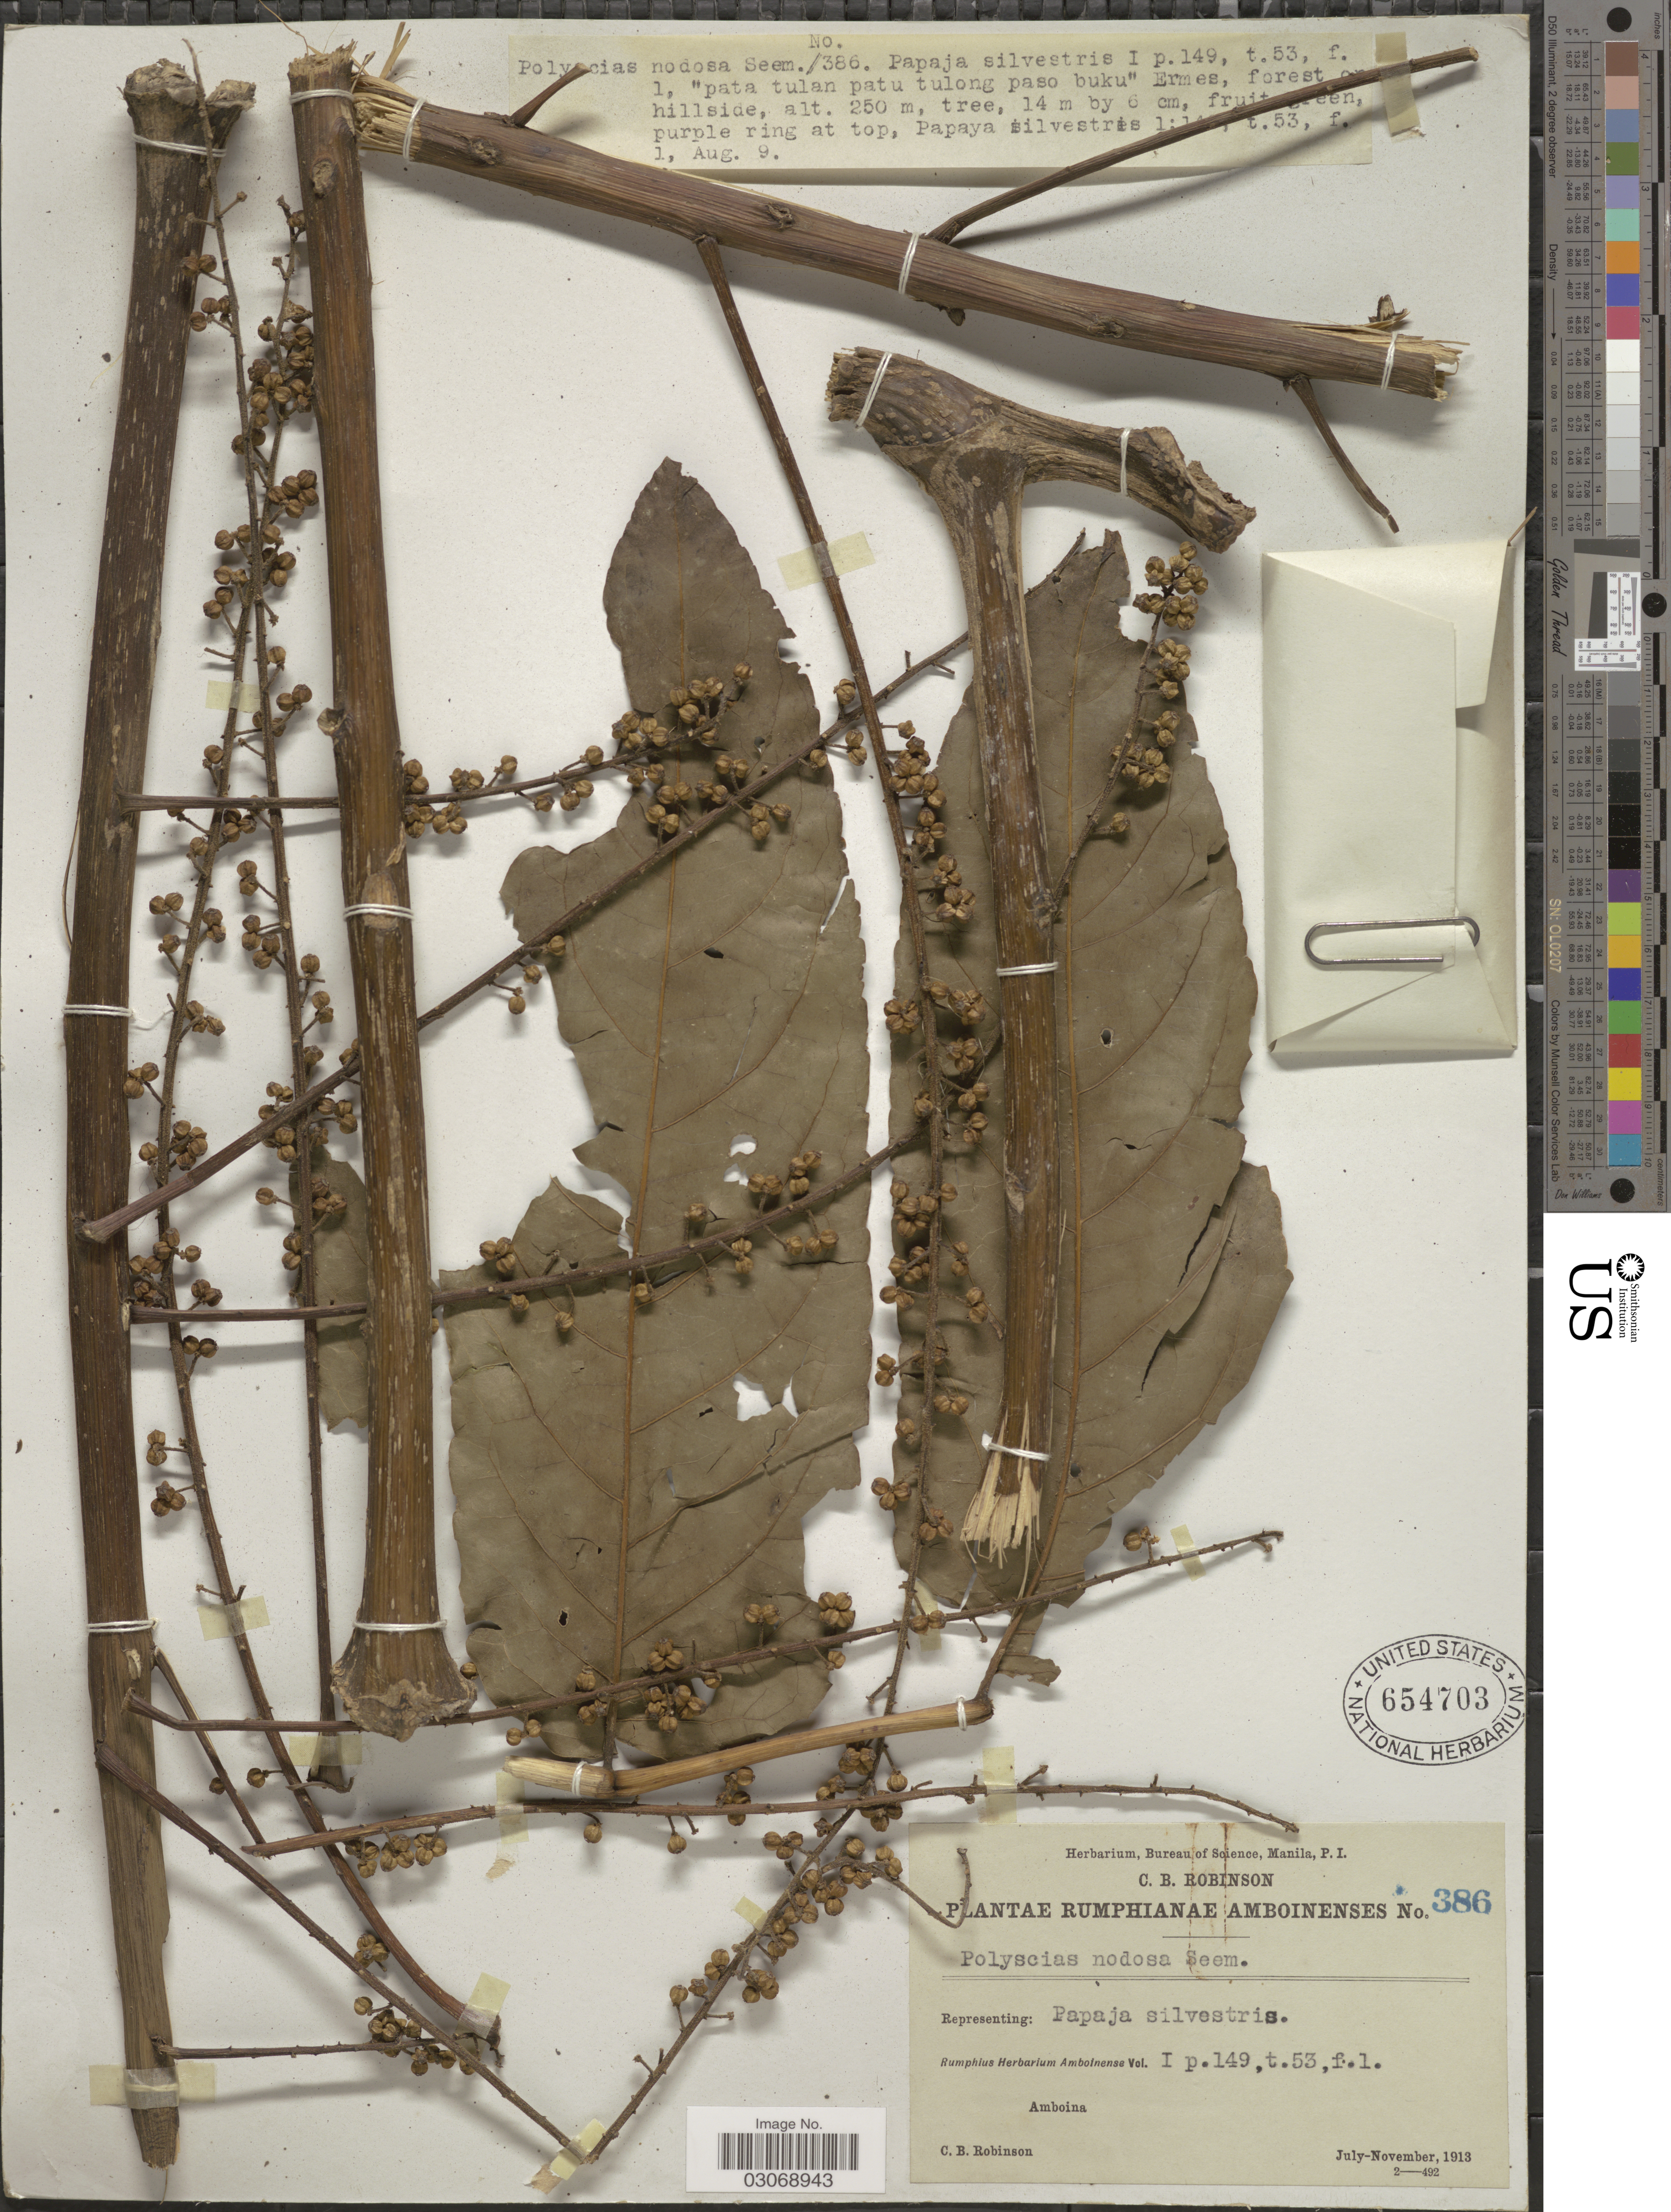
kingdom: Plantae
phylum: Tracheophyta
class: Magnoliopsida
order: Apiales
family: Araliaceae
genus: Polyscias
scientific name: Polyscias nodosa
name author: (Blume) Seem.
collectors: C. Robinson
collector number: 386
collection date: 1913-08-09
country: Indonesia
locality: Rumphianae Amboinenses. Amboina.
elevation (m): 250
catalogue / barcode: US 654703